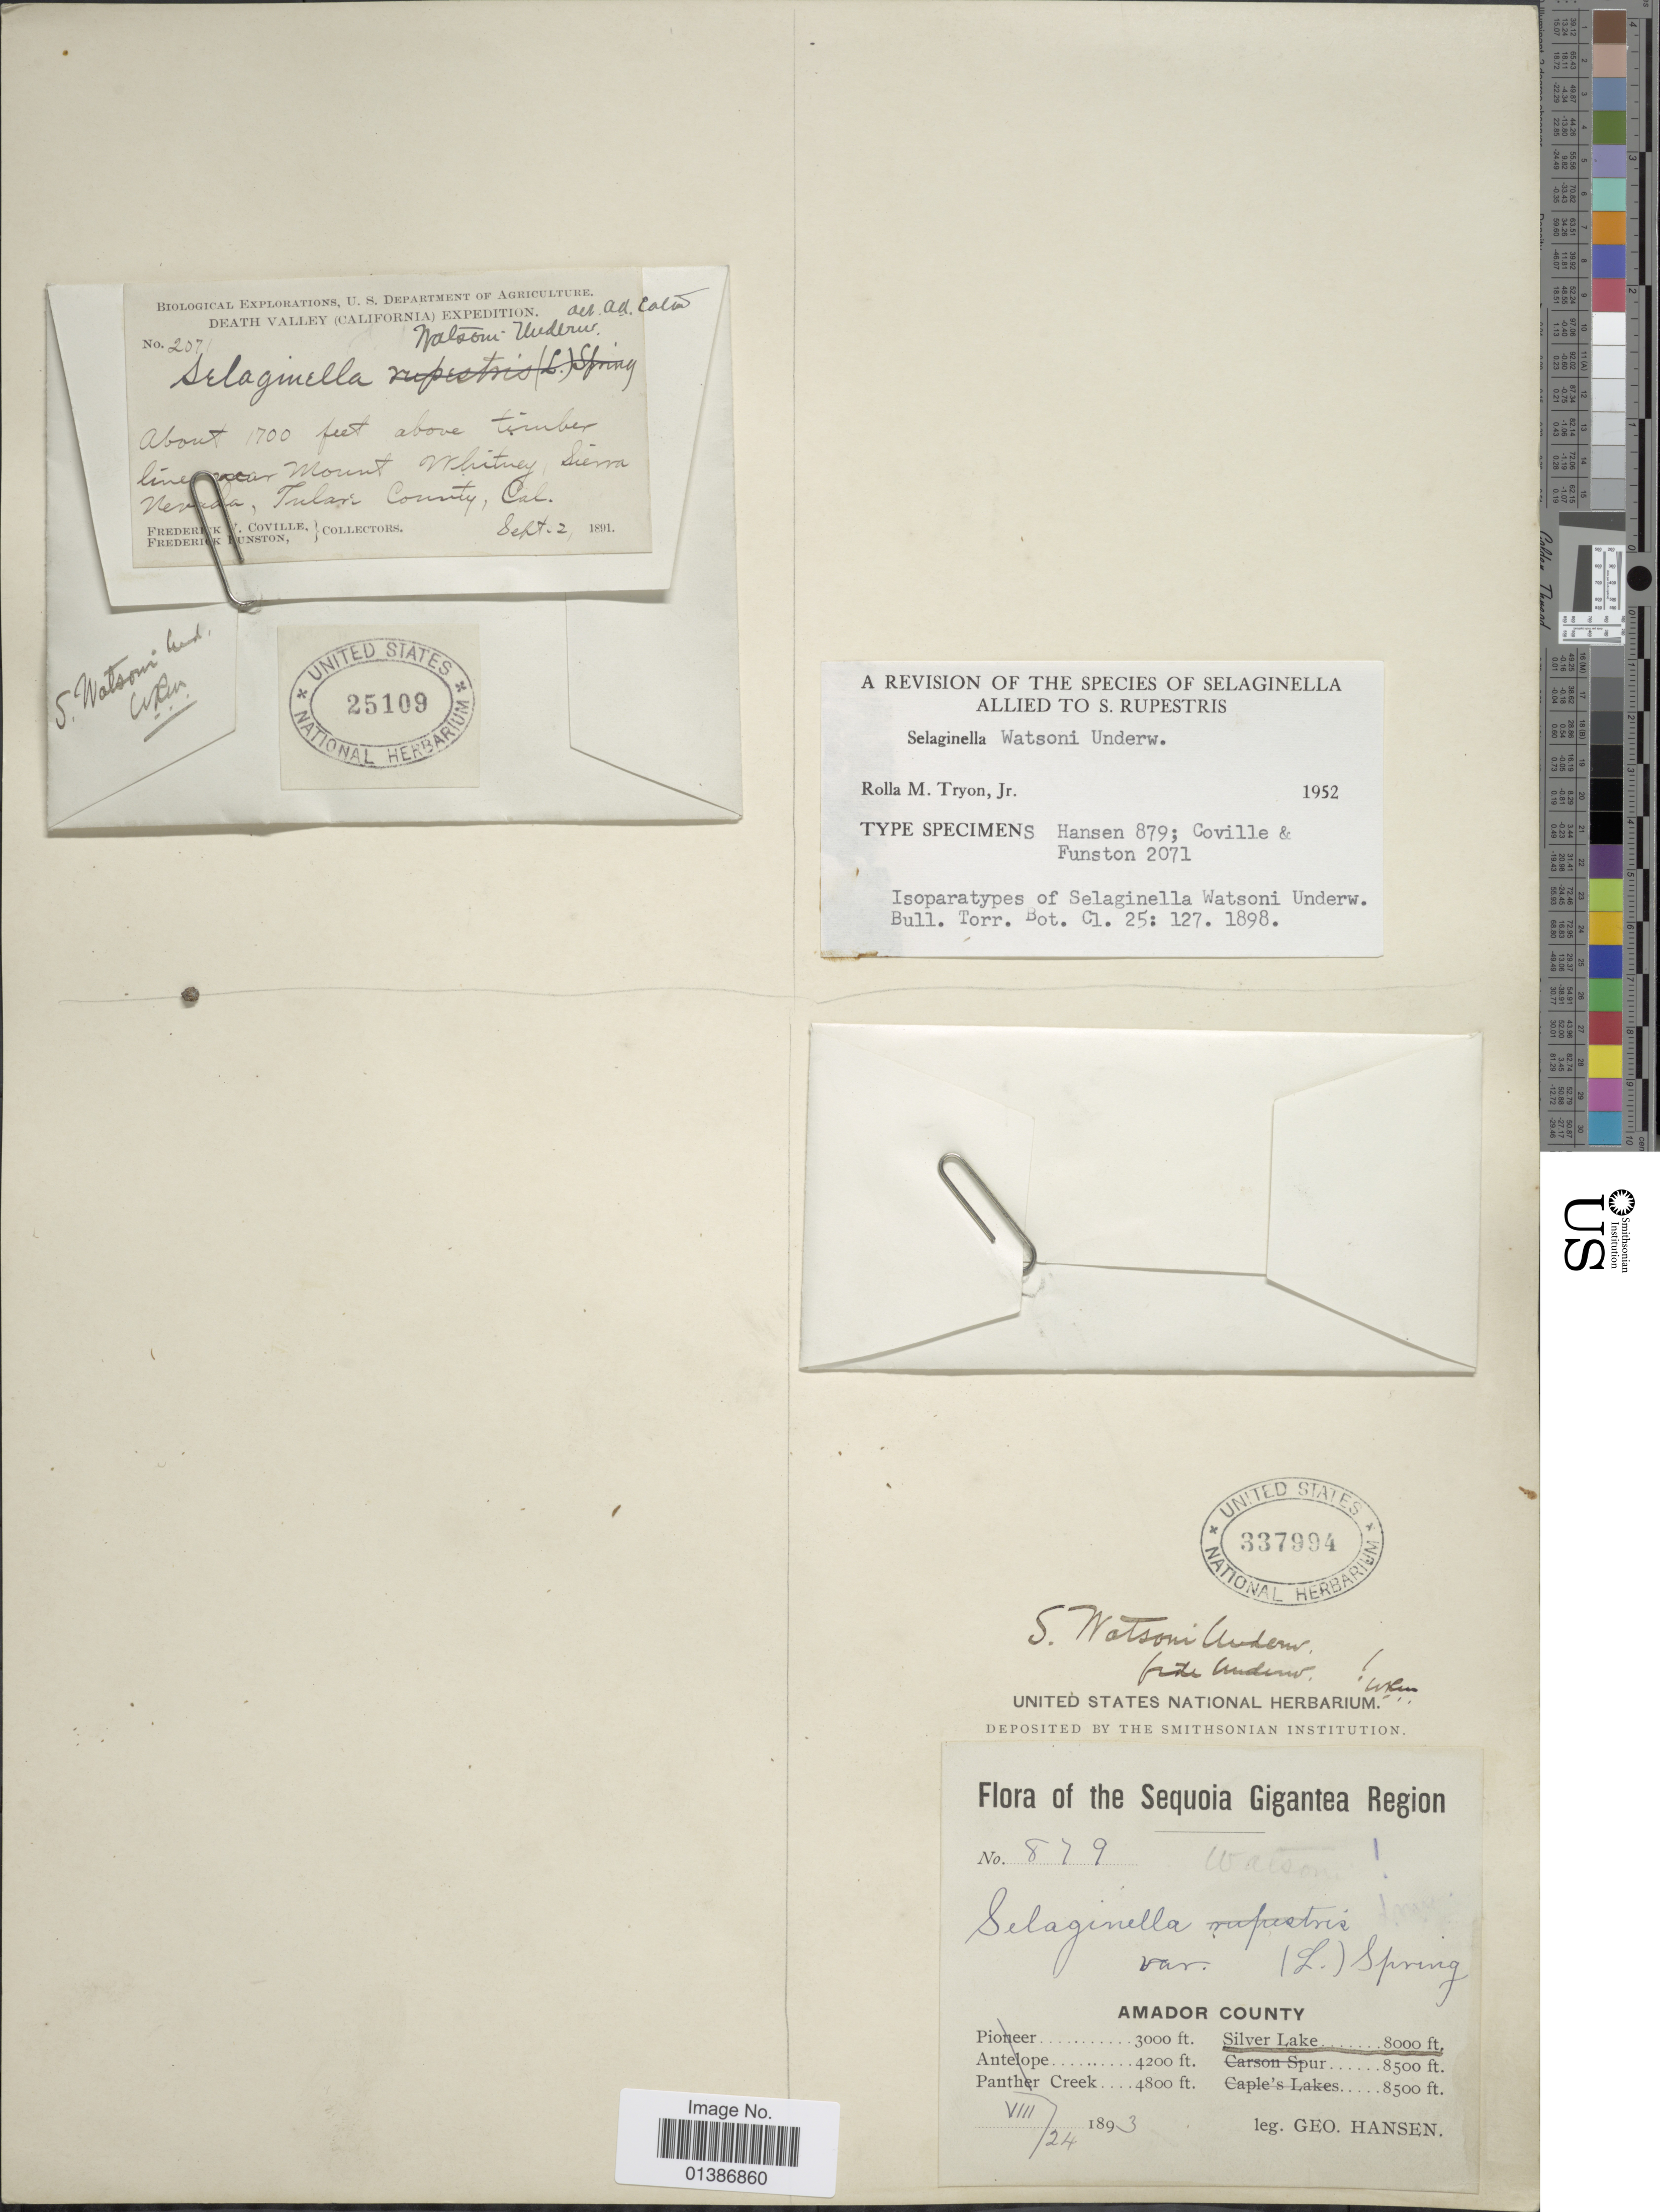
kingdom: Plantae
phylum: Tracheophyta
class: Lycopodiopsida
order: Selaginellales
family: Selaginellaceae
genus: Selaginella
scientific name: Selaginella watsonii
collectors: G. Hansen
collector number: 879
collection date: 1893-08-24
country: United States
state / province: California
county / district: Amador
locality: Sequoia Gigantea Region. Amador County, Silver Lake.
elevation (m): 2438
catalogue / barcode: US 337994-2